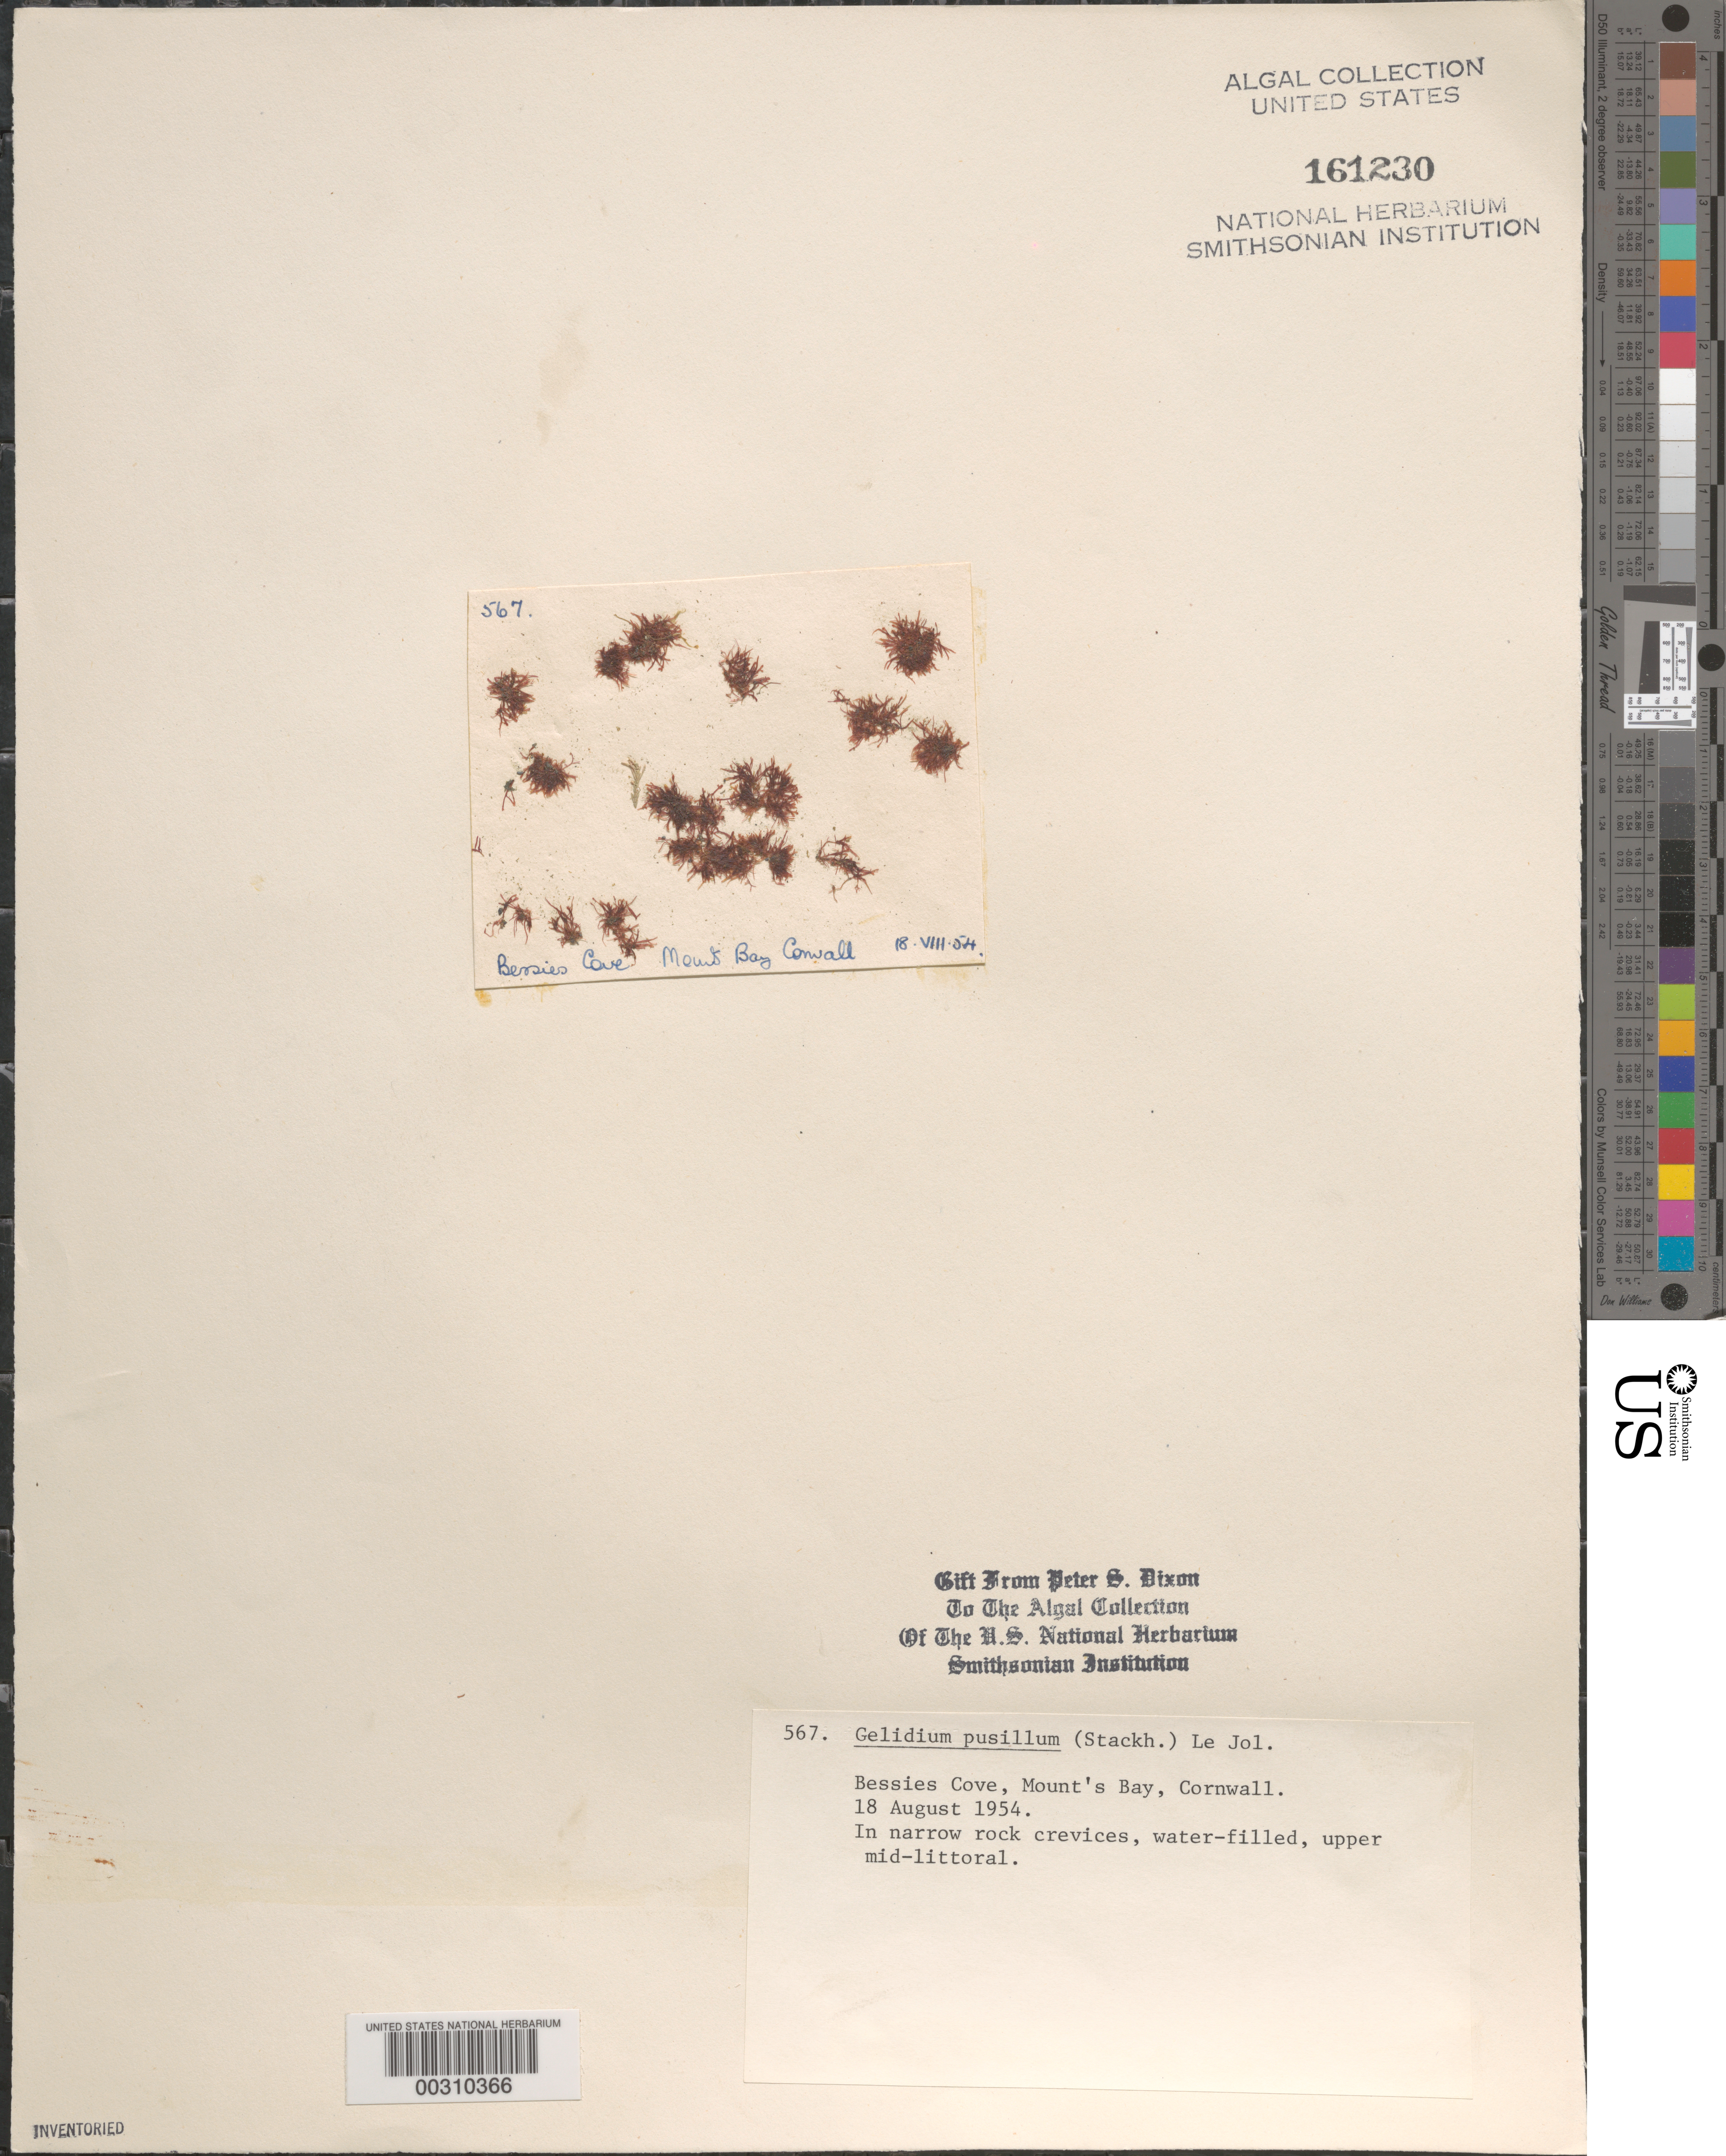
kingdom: Plantae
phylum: Rhodophyta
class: Florideophyceae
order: Gelidiales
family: Gelidiaceae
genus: Gelidium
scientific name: Gelidium pusillum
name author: (Stackh.) Le Jol.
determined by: Dixon, P. S.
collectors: P. S. Dixon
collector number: PSD 567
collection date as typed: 18 Aug 1954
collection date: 1954-08-18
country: United Kingdom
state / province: England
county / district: Cornwall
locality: Bessies Cove, Mounts Bay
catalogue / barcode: US 161230